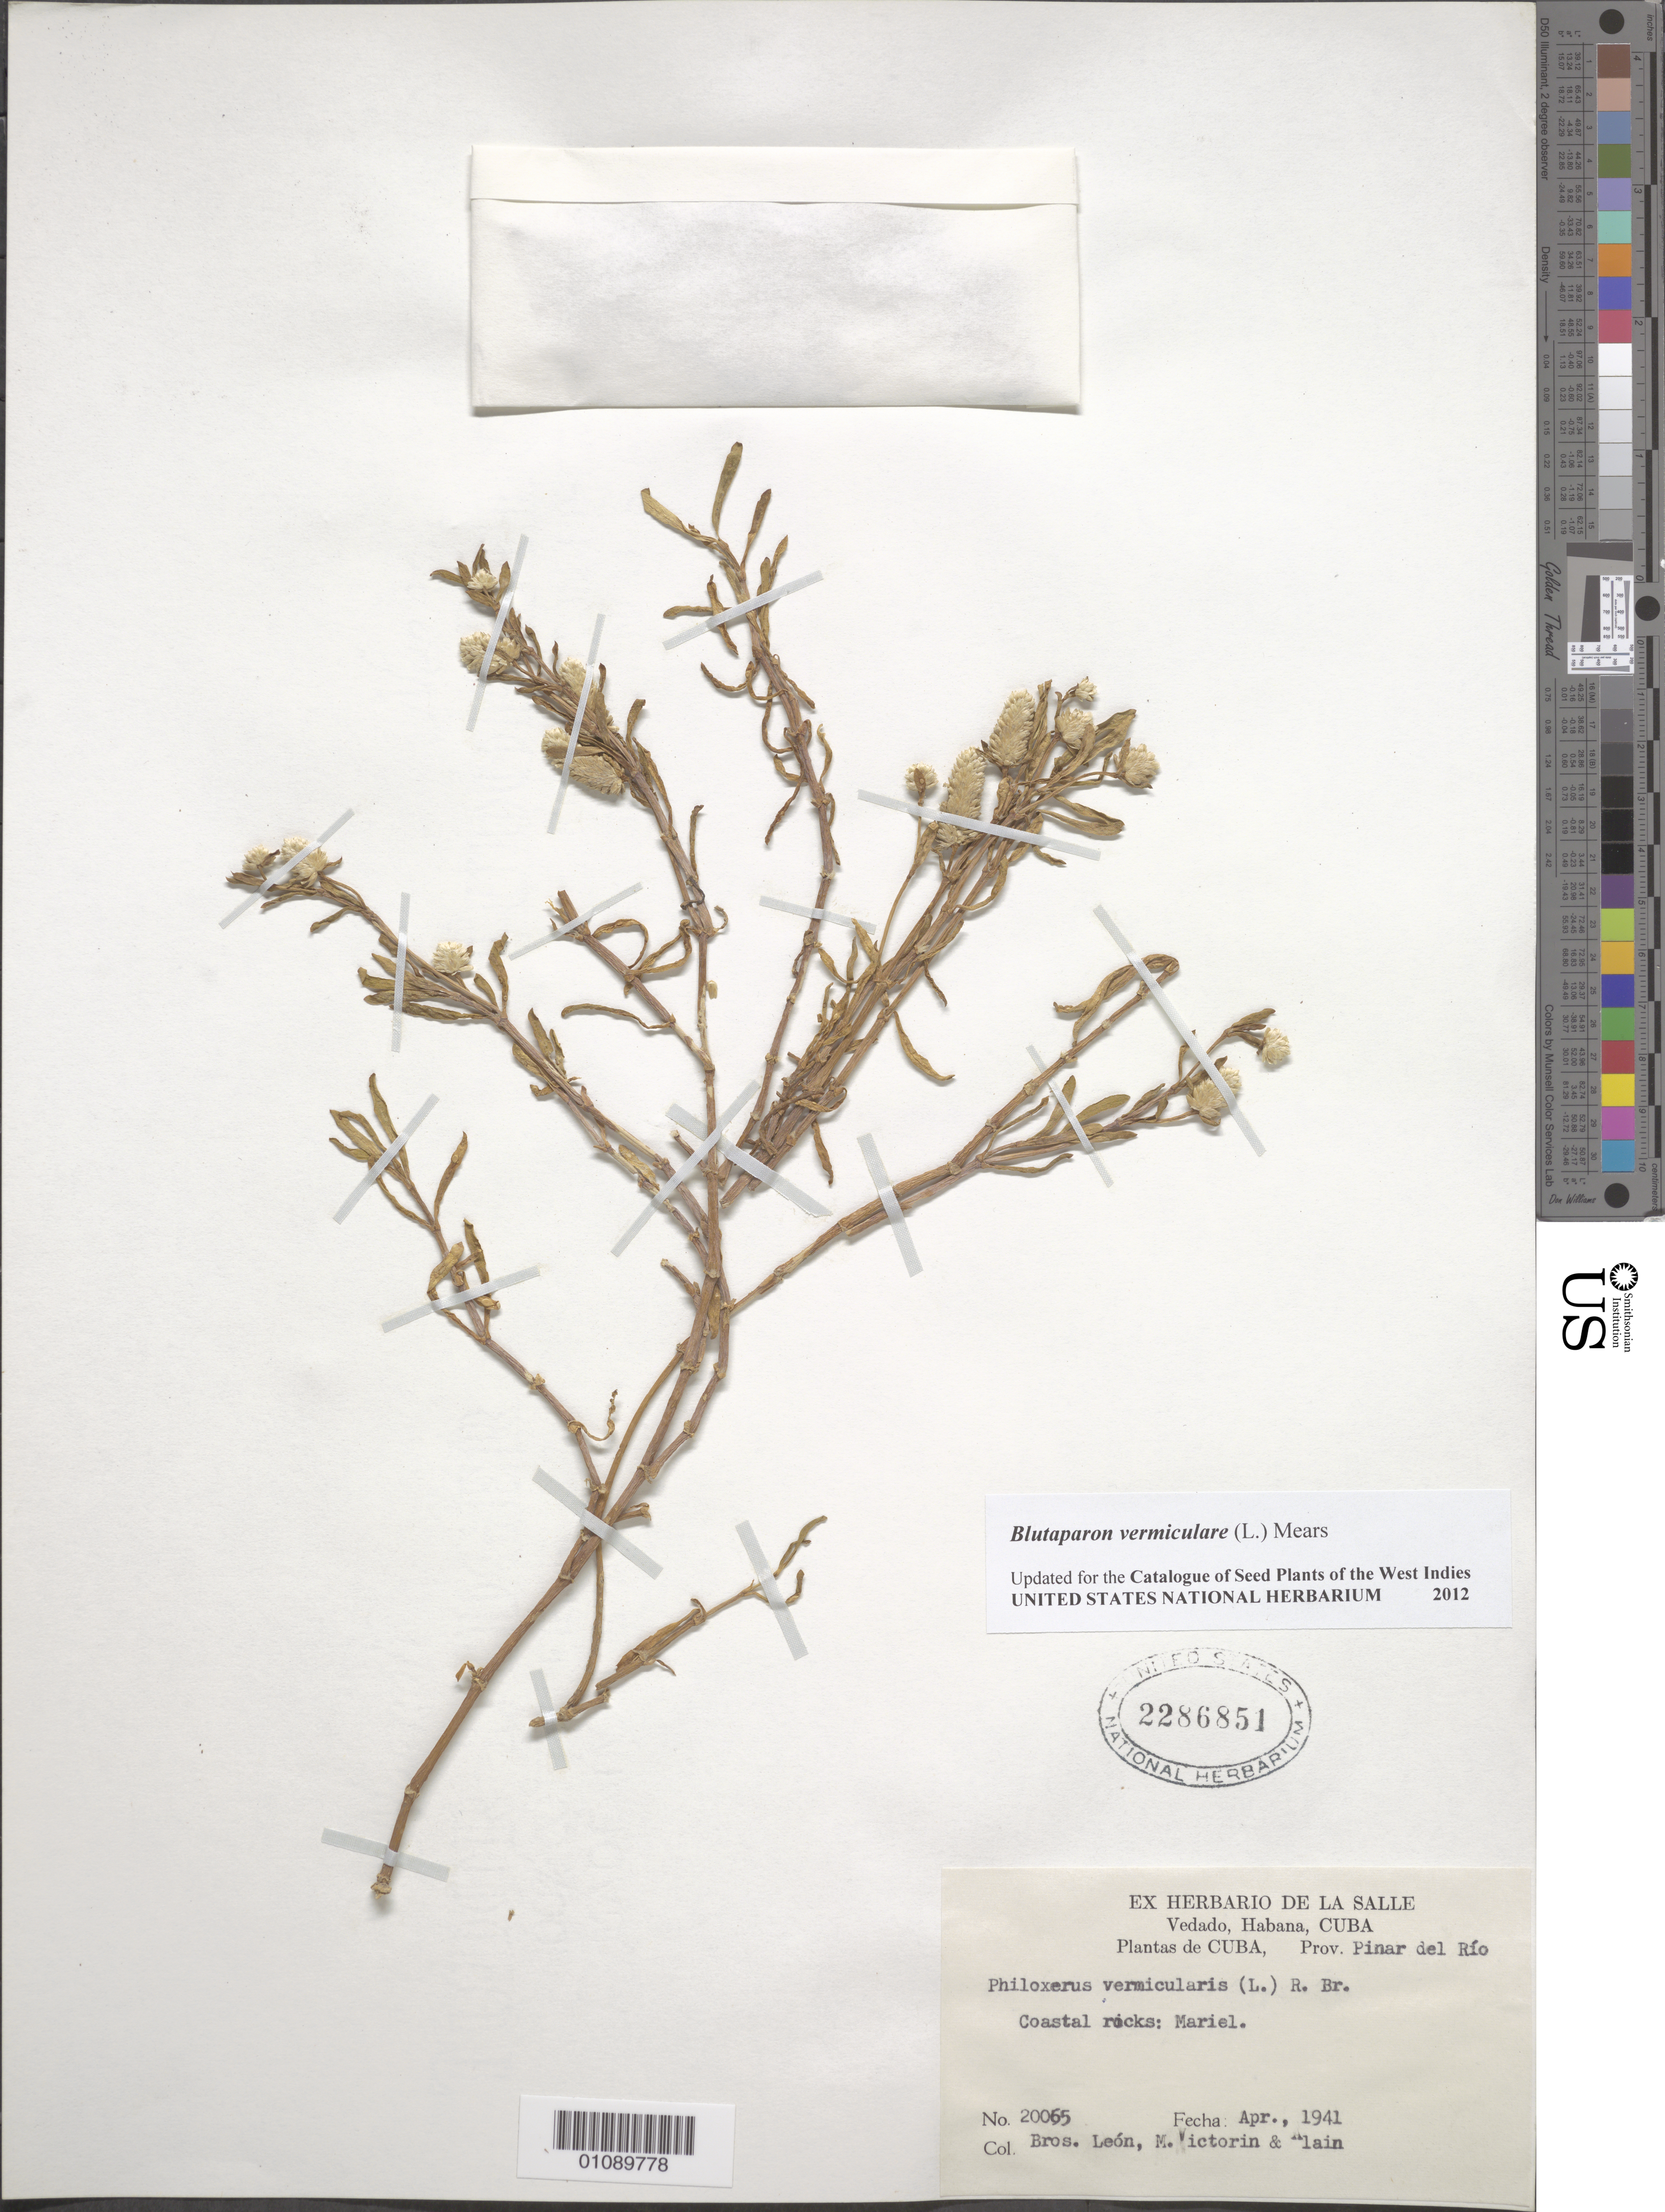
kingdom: Plantae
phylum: Tracheophyta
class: Magnoliopsida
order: Caryophyllales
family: Amaranthaceae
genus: Gomphrena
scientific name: Gomphrena vermicularis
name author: L.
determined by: Strong, Mark T., (BOT), Smithsonian Institution - National Museum of Natural History (UNITED STATES)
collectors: Bro. León, F. Victorin & A. H. Liogier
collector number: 20065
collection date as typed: Apr 1941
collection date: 1941-04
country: Cuba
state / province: Pinar del Rio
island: Cuba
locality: Mariel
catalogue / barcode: US 2286851